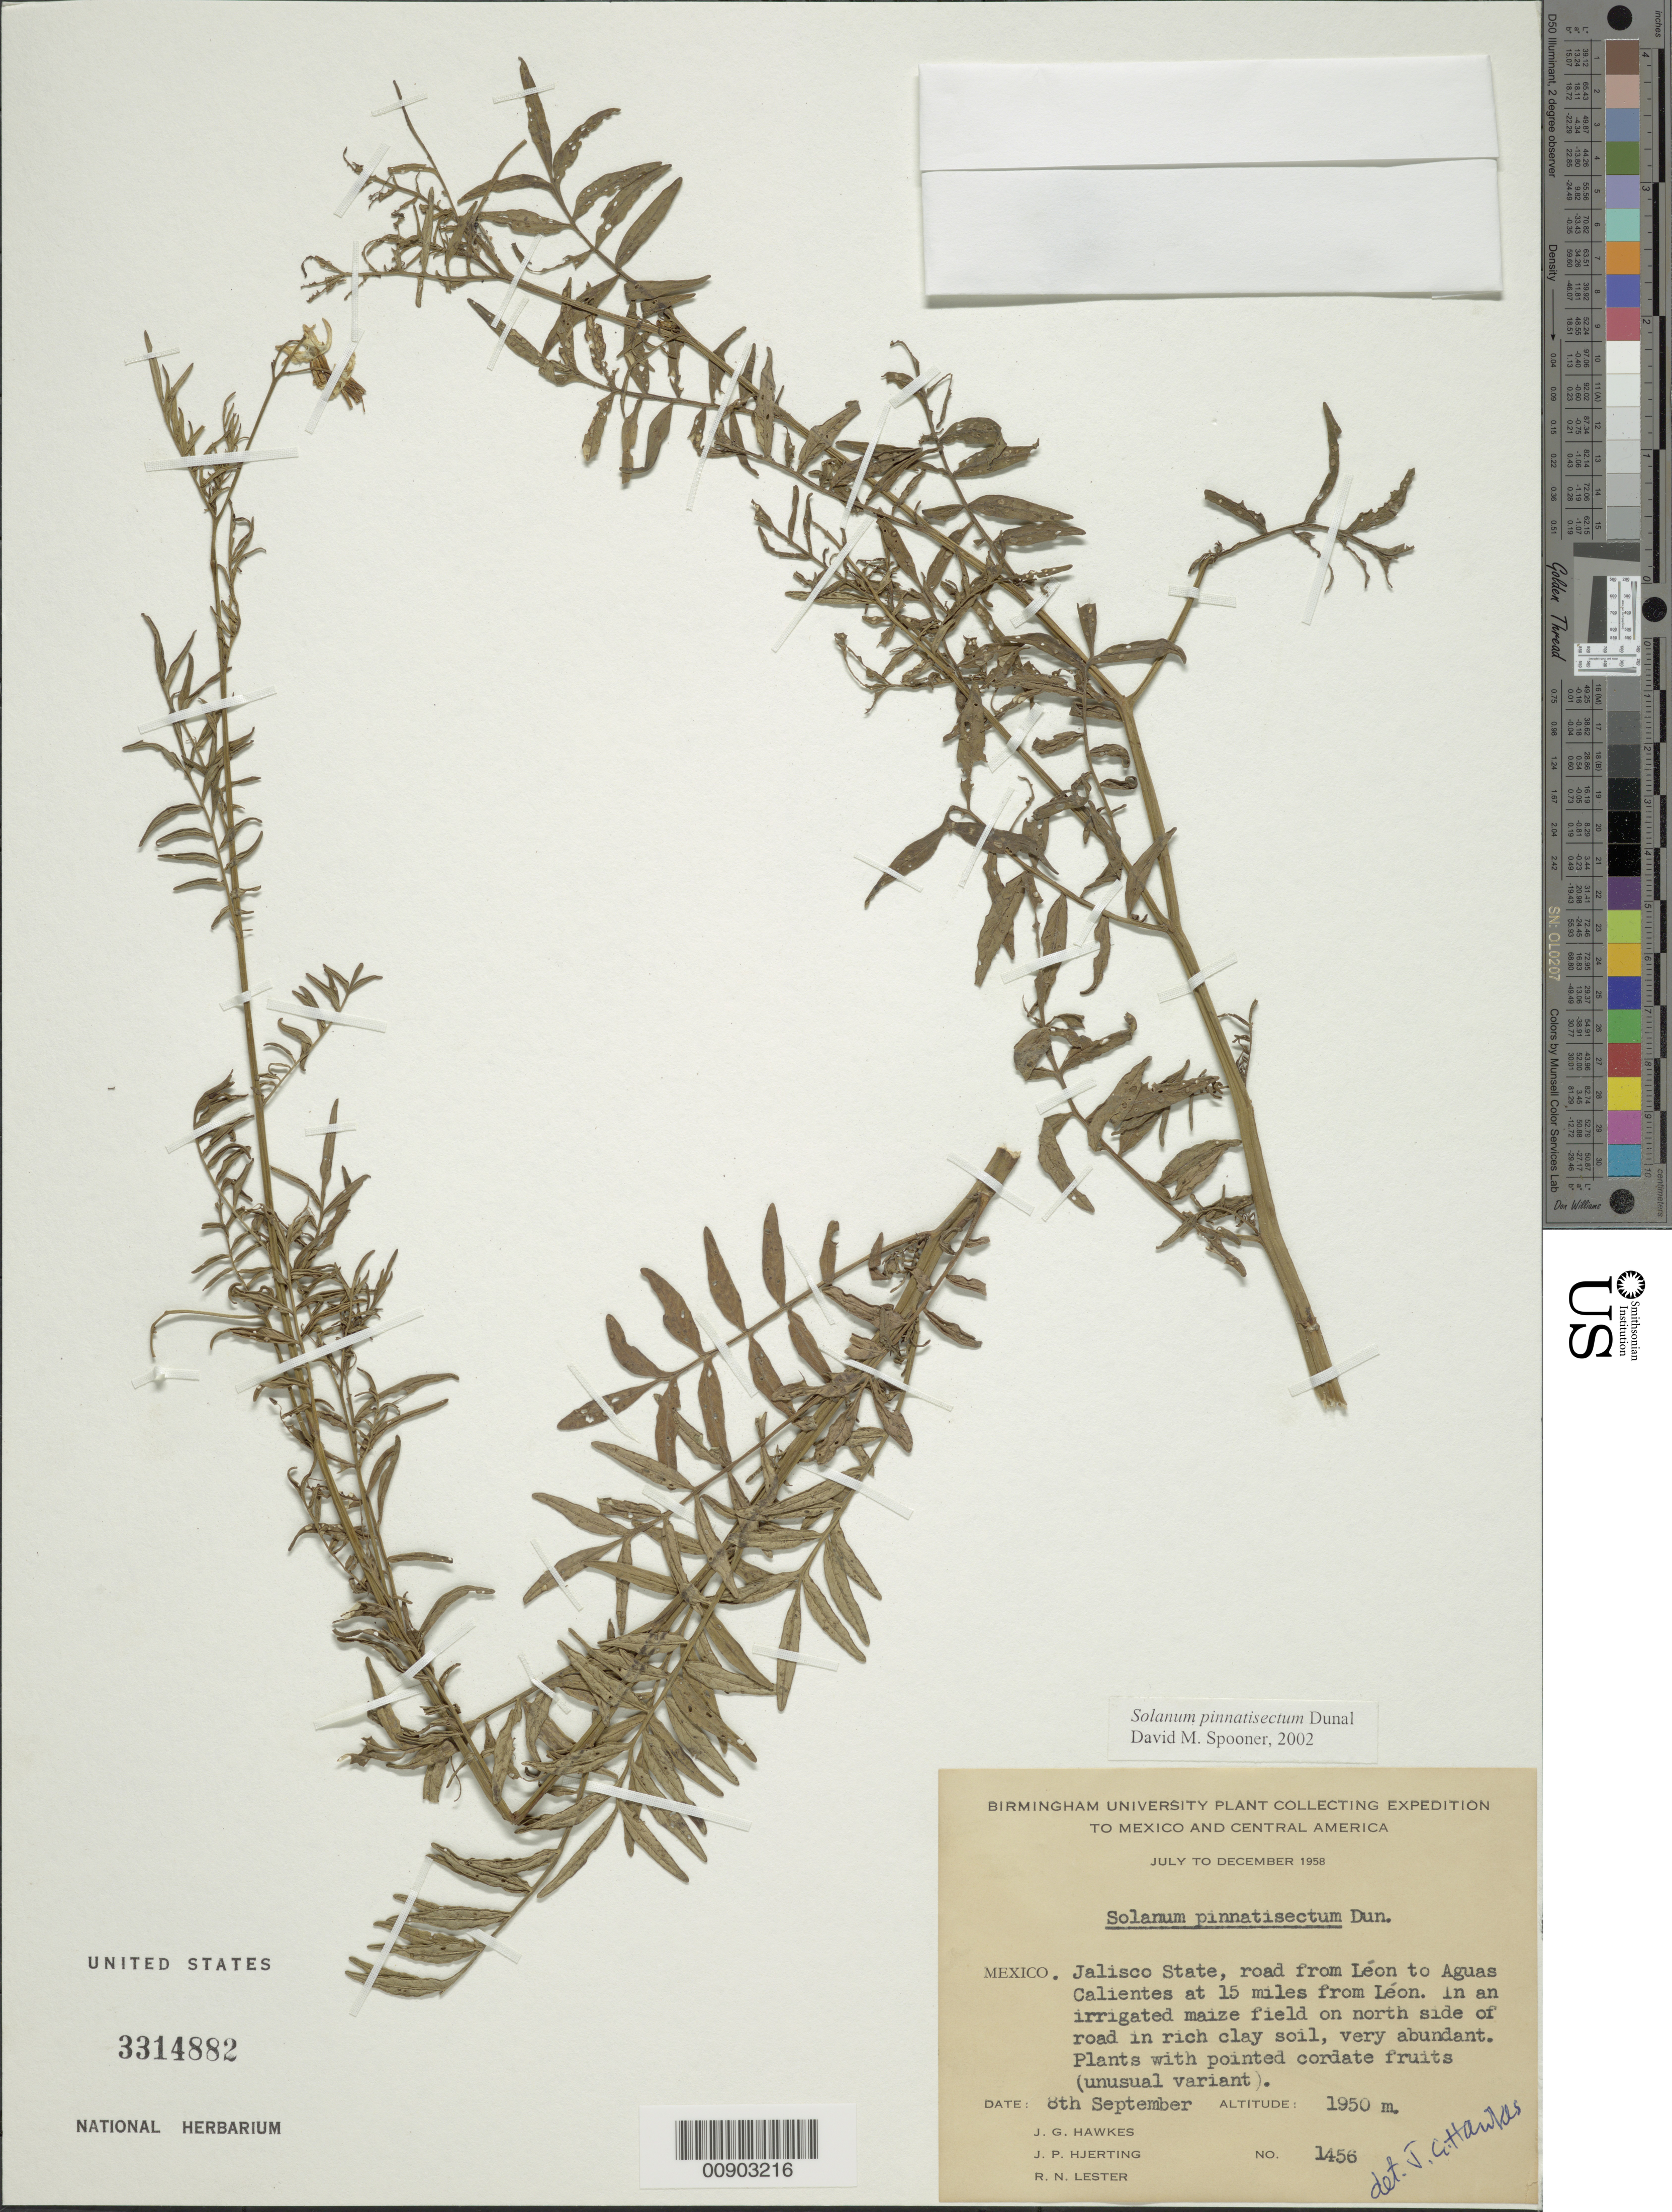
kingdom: Plantae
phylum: Tracheophyta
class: Magnoliopsida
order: Solanales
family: Solanaceae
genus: Solanum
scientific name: Solanum pinnatisectum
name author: Dunal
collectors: J. G. Hawkes, J. P. Hjerting & R. Lester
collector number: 1456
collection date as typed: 08 Sep 1958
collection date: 1958-09-08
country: Mexico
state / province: Jalisco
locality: Road from León to Aguascalientes at 15 miles from León.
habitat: In an irrigated maize field on north side of road in rich clay soil.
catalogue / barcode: US 3314882